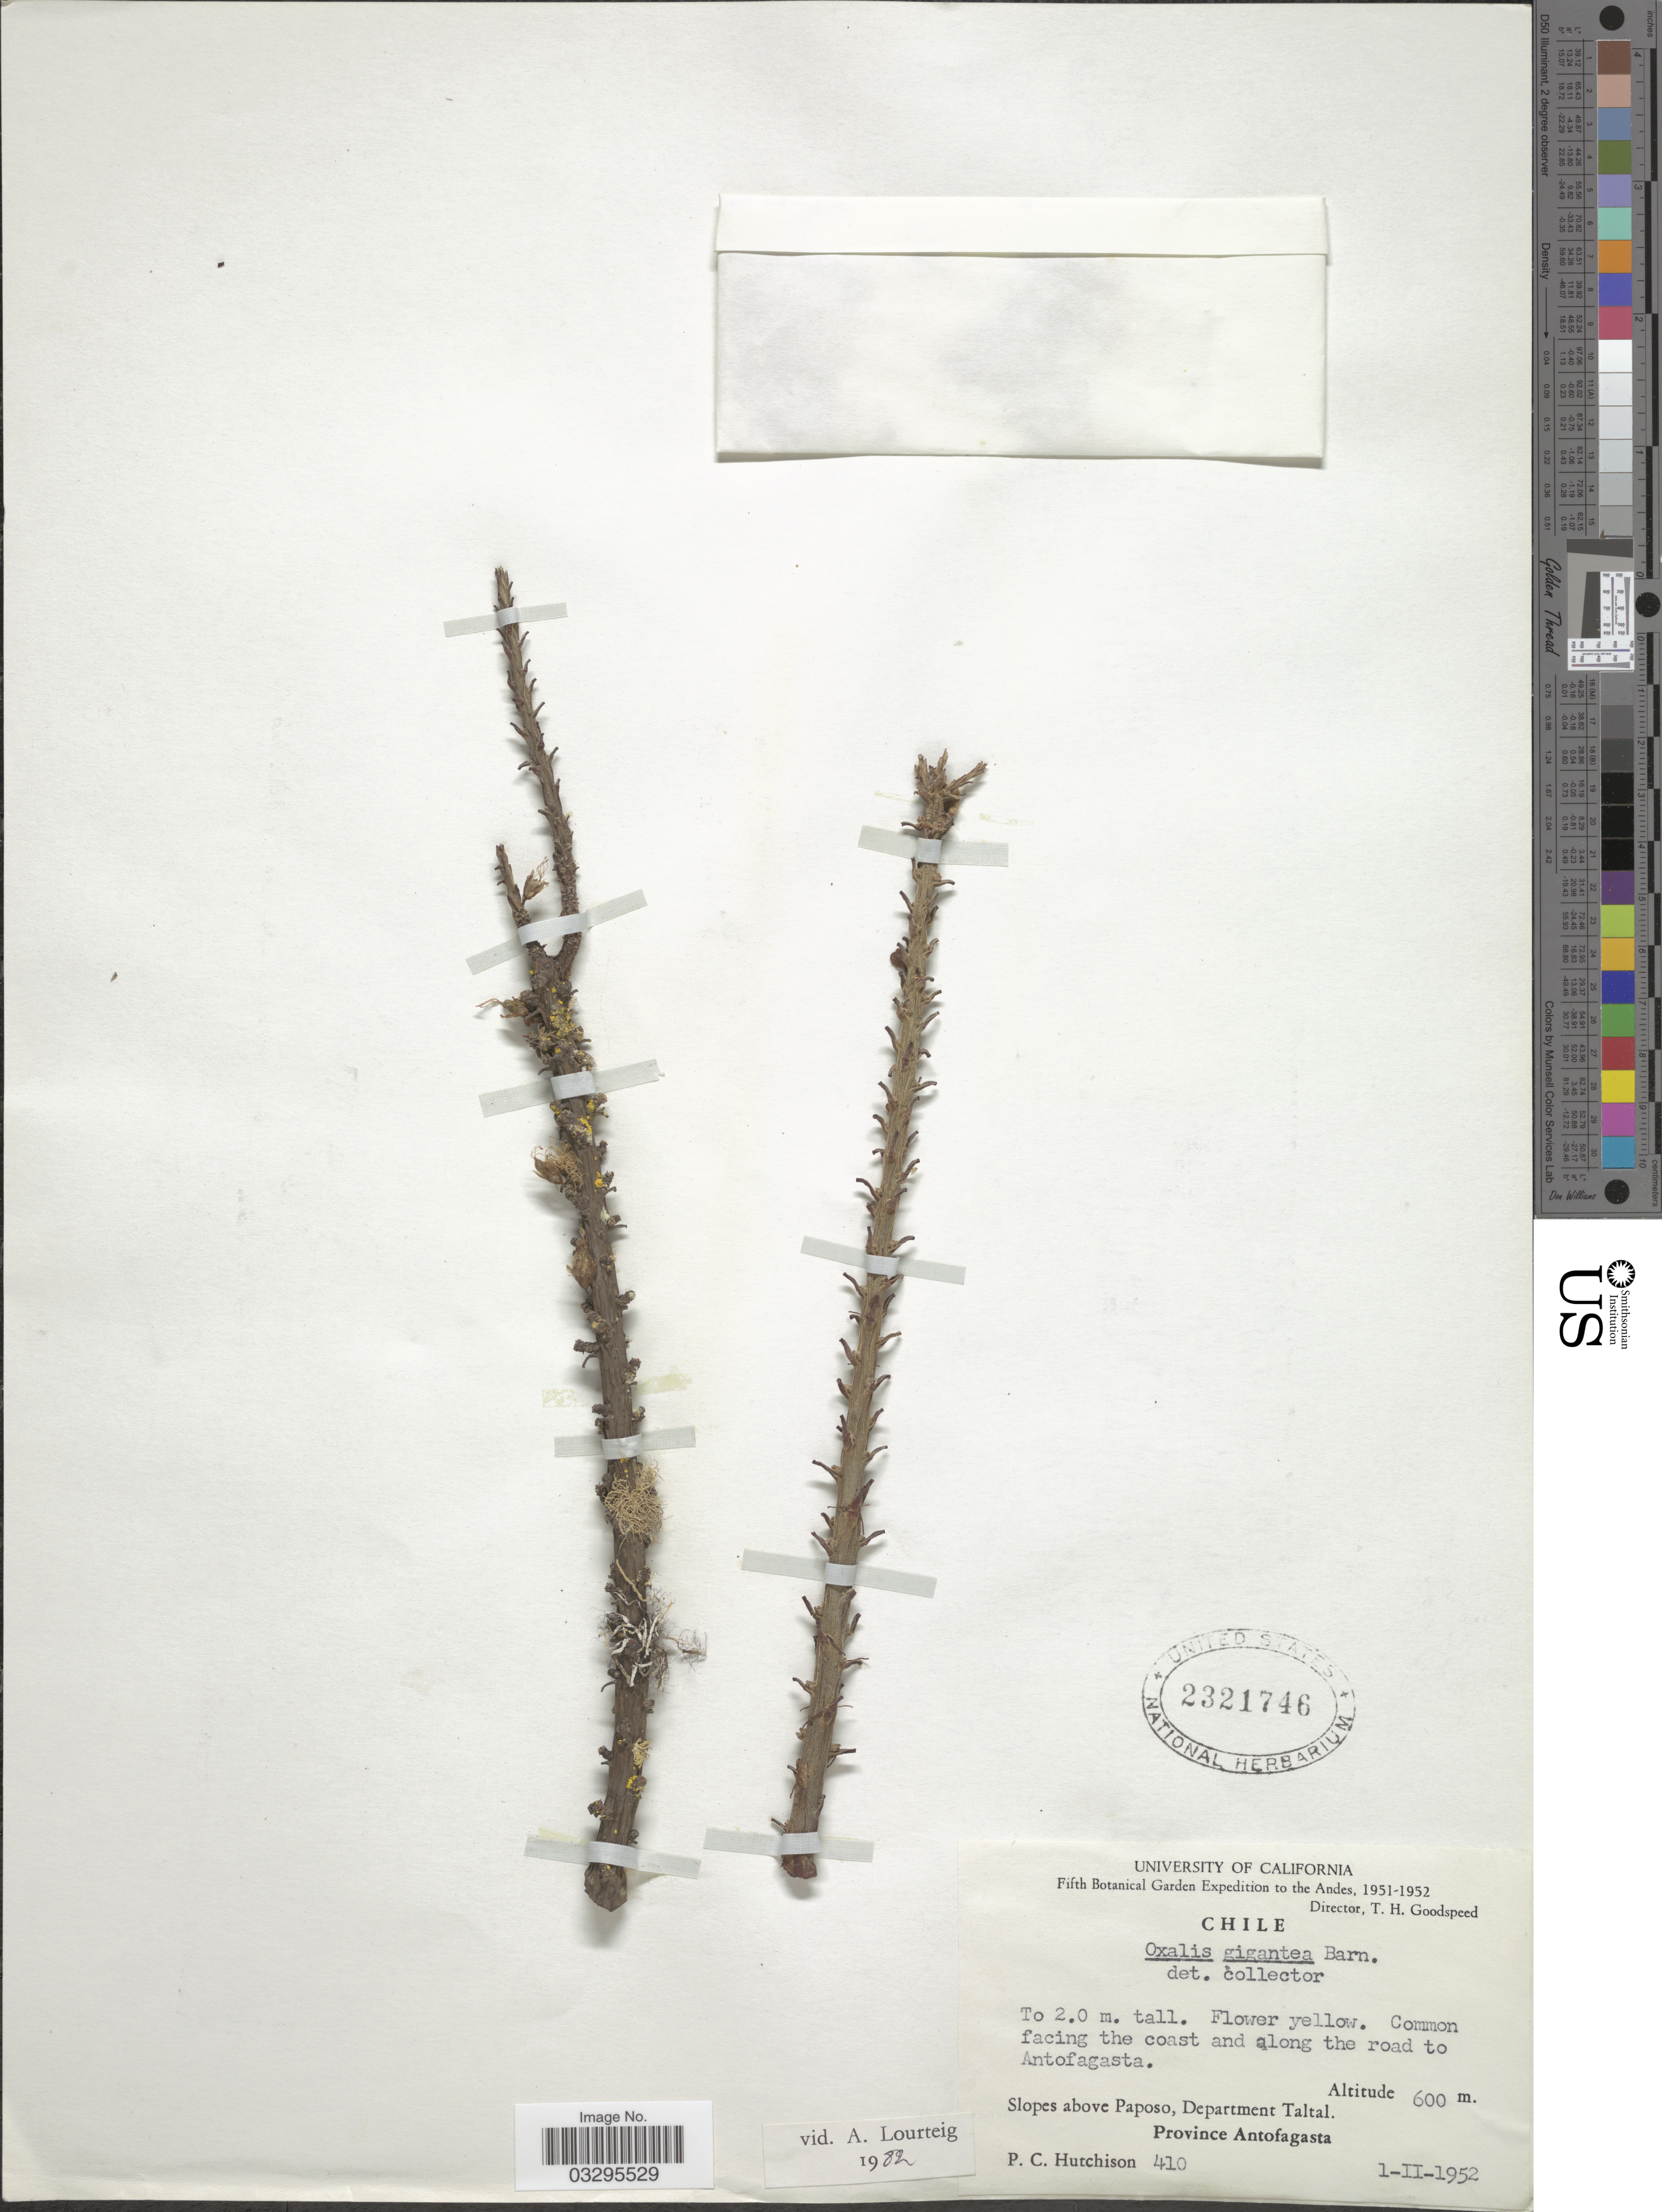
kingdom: Plantae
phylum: Tracheophyta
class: Magnoliopsida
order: Oxalidales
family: Oxalidaceae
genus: Oxalis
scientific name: Oxalis gigantea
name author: Barnéoud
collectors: P. C. Hutchison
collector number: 410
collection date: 1952-02-01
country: Chile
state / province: Antofagasta (II)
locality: Andes. Slopes above Paposo, Department Taltal. Provincia Antofagasta.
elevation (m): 600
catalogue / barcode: US 2321746